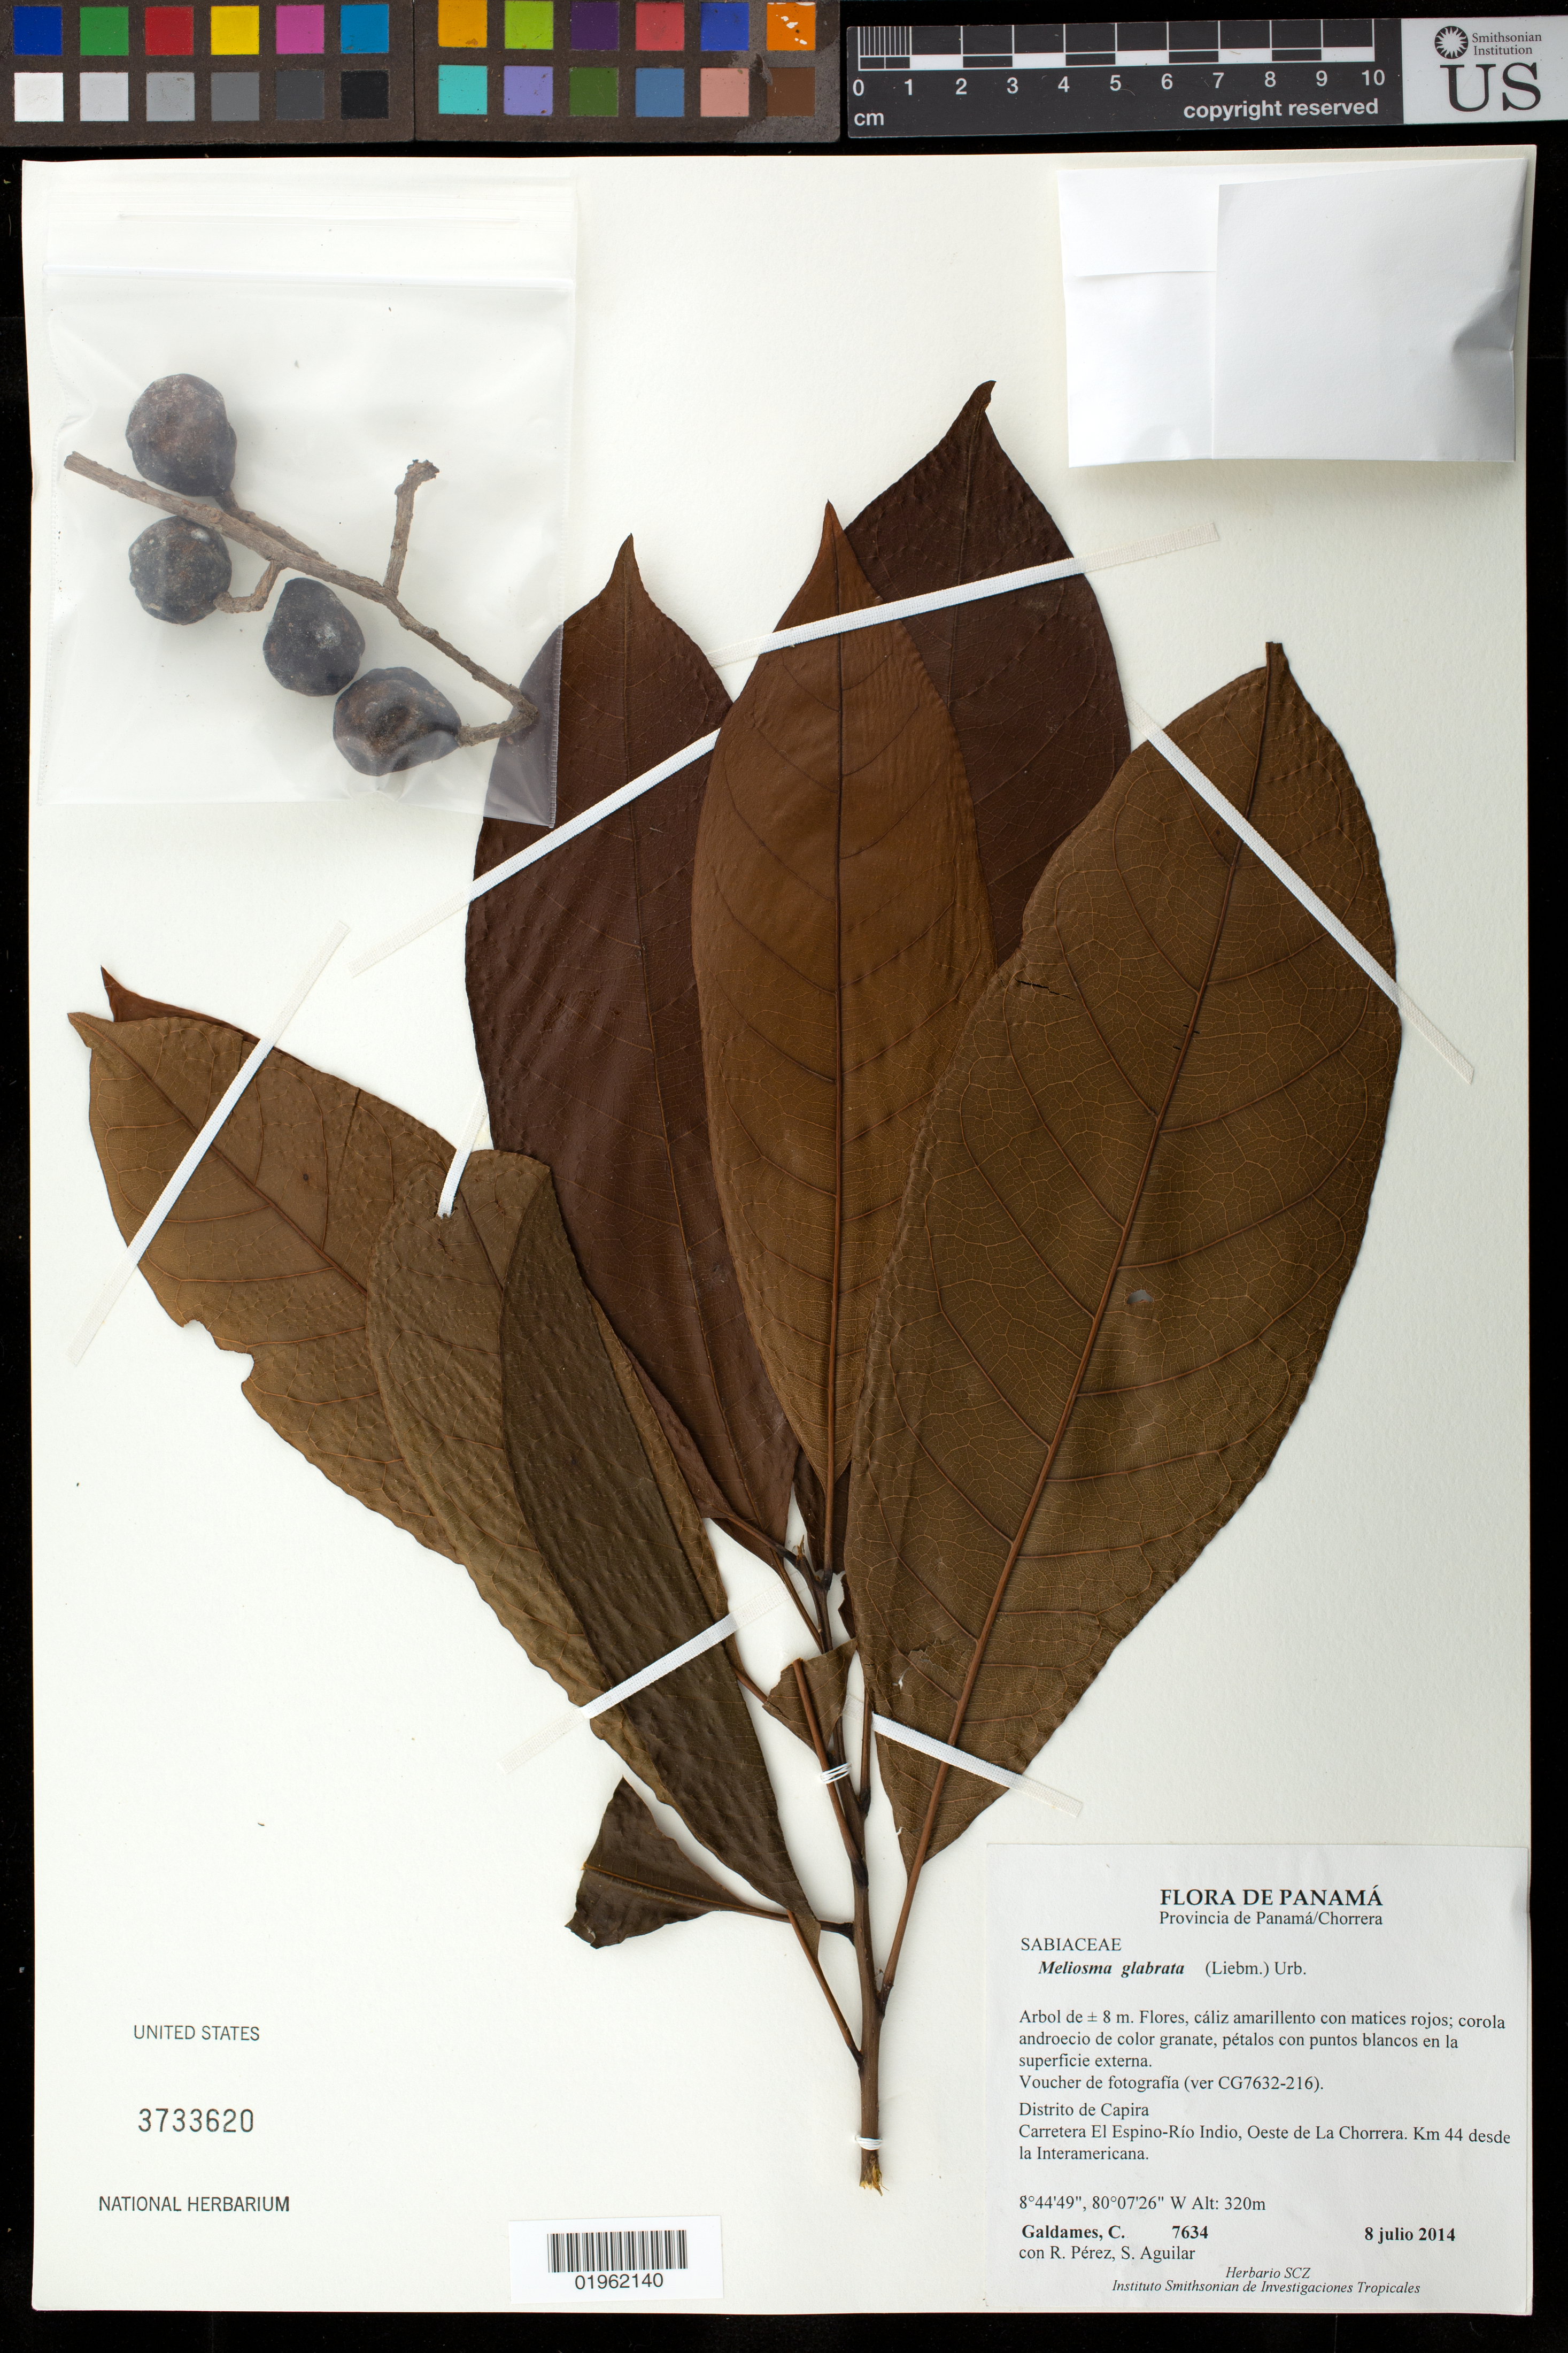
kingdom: Plantae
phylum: Tracheophyta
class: Magnoliopsida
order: Proteales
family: Sabiaceae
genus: Meliosma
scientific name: Meliosma glabrata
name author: (Liebm.) Urb.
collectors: C. Galdames, R. Perez & S. Aguilar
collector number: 7634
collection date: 2014-07-08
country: Panama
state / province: Panamá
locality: Chorrera, Distrito de Capira, Carretera El Espino-Río Indo, Oeste de La Chorrera. Km 44 desde la Interamericana.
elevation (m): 320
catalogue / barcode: US 3733620